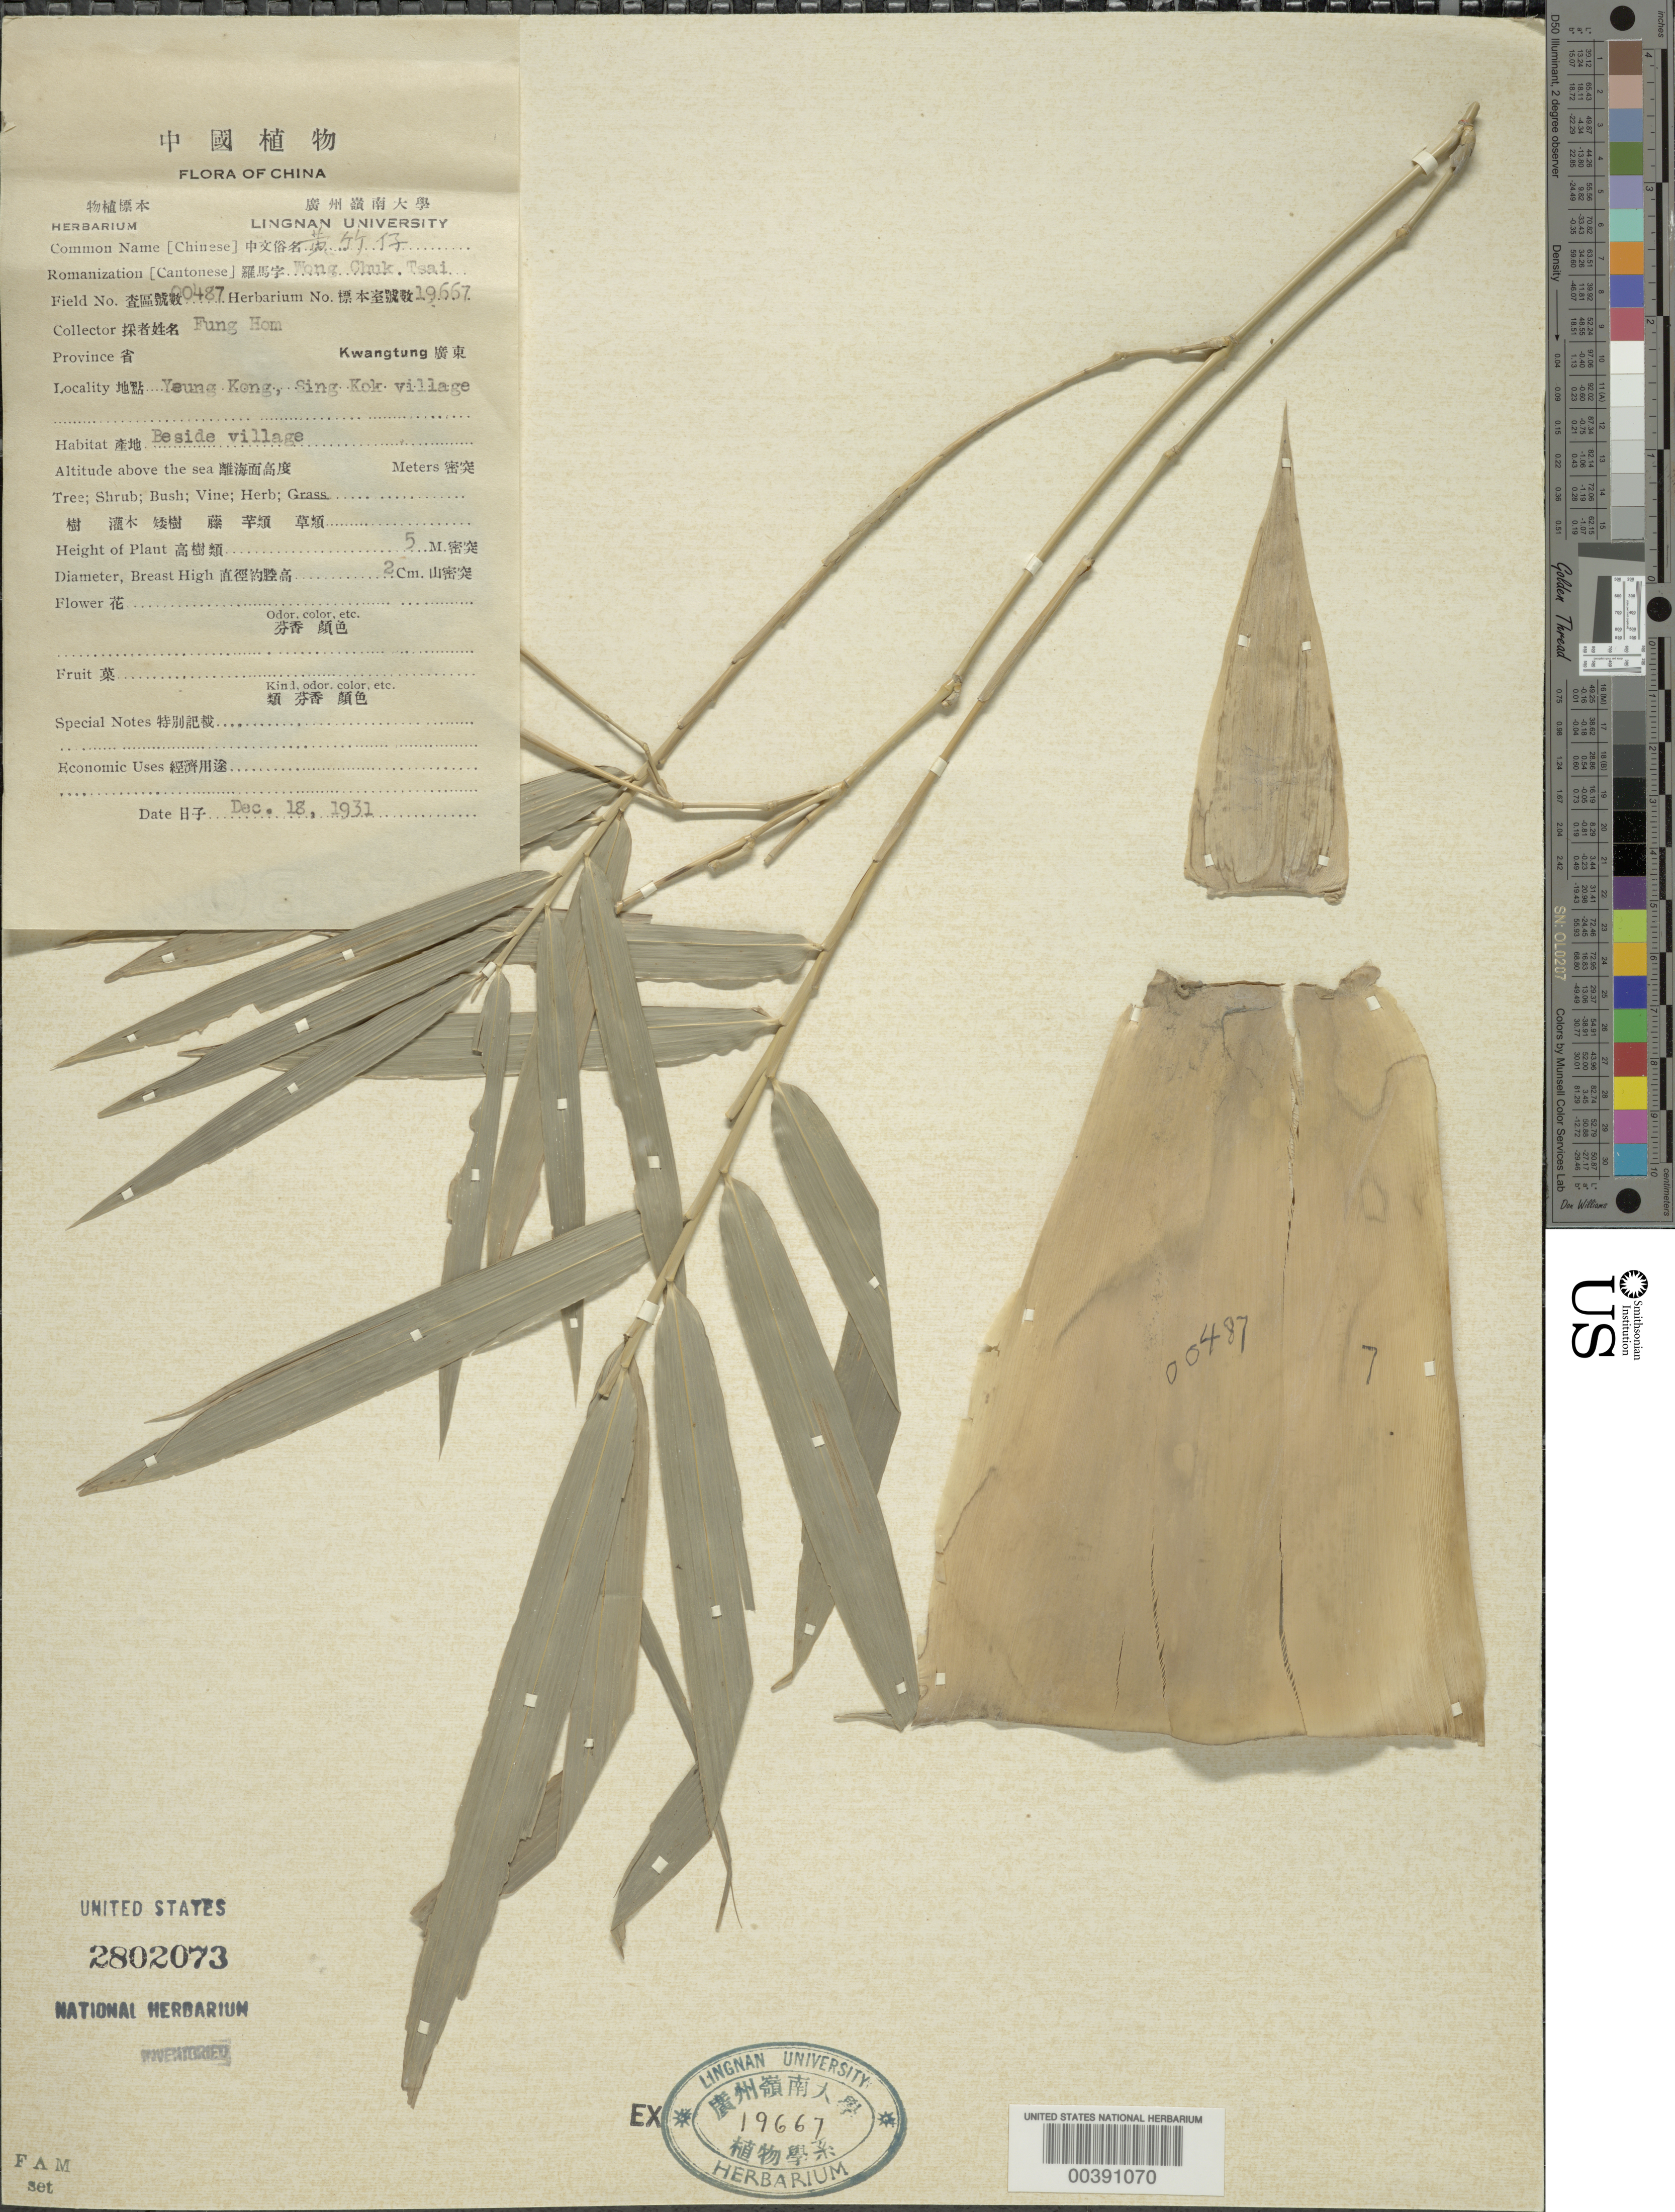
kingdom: Plantae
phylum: Tracheophyta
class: Liliopsida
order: Poales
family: Poaceae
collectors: H. L. Fung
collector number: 487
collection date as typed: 18 Dec 1931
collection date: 1931-12-18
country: China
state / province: Guangdong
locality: Yeung kong, sing kok village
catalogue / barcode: US 2802073